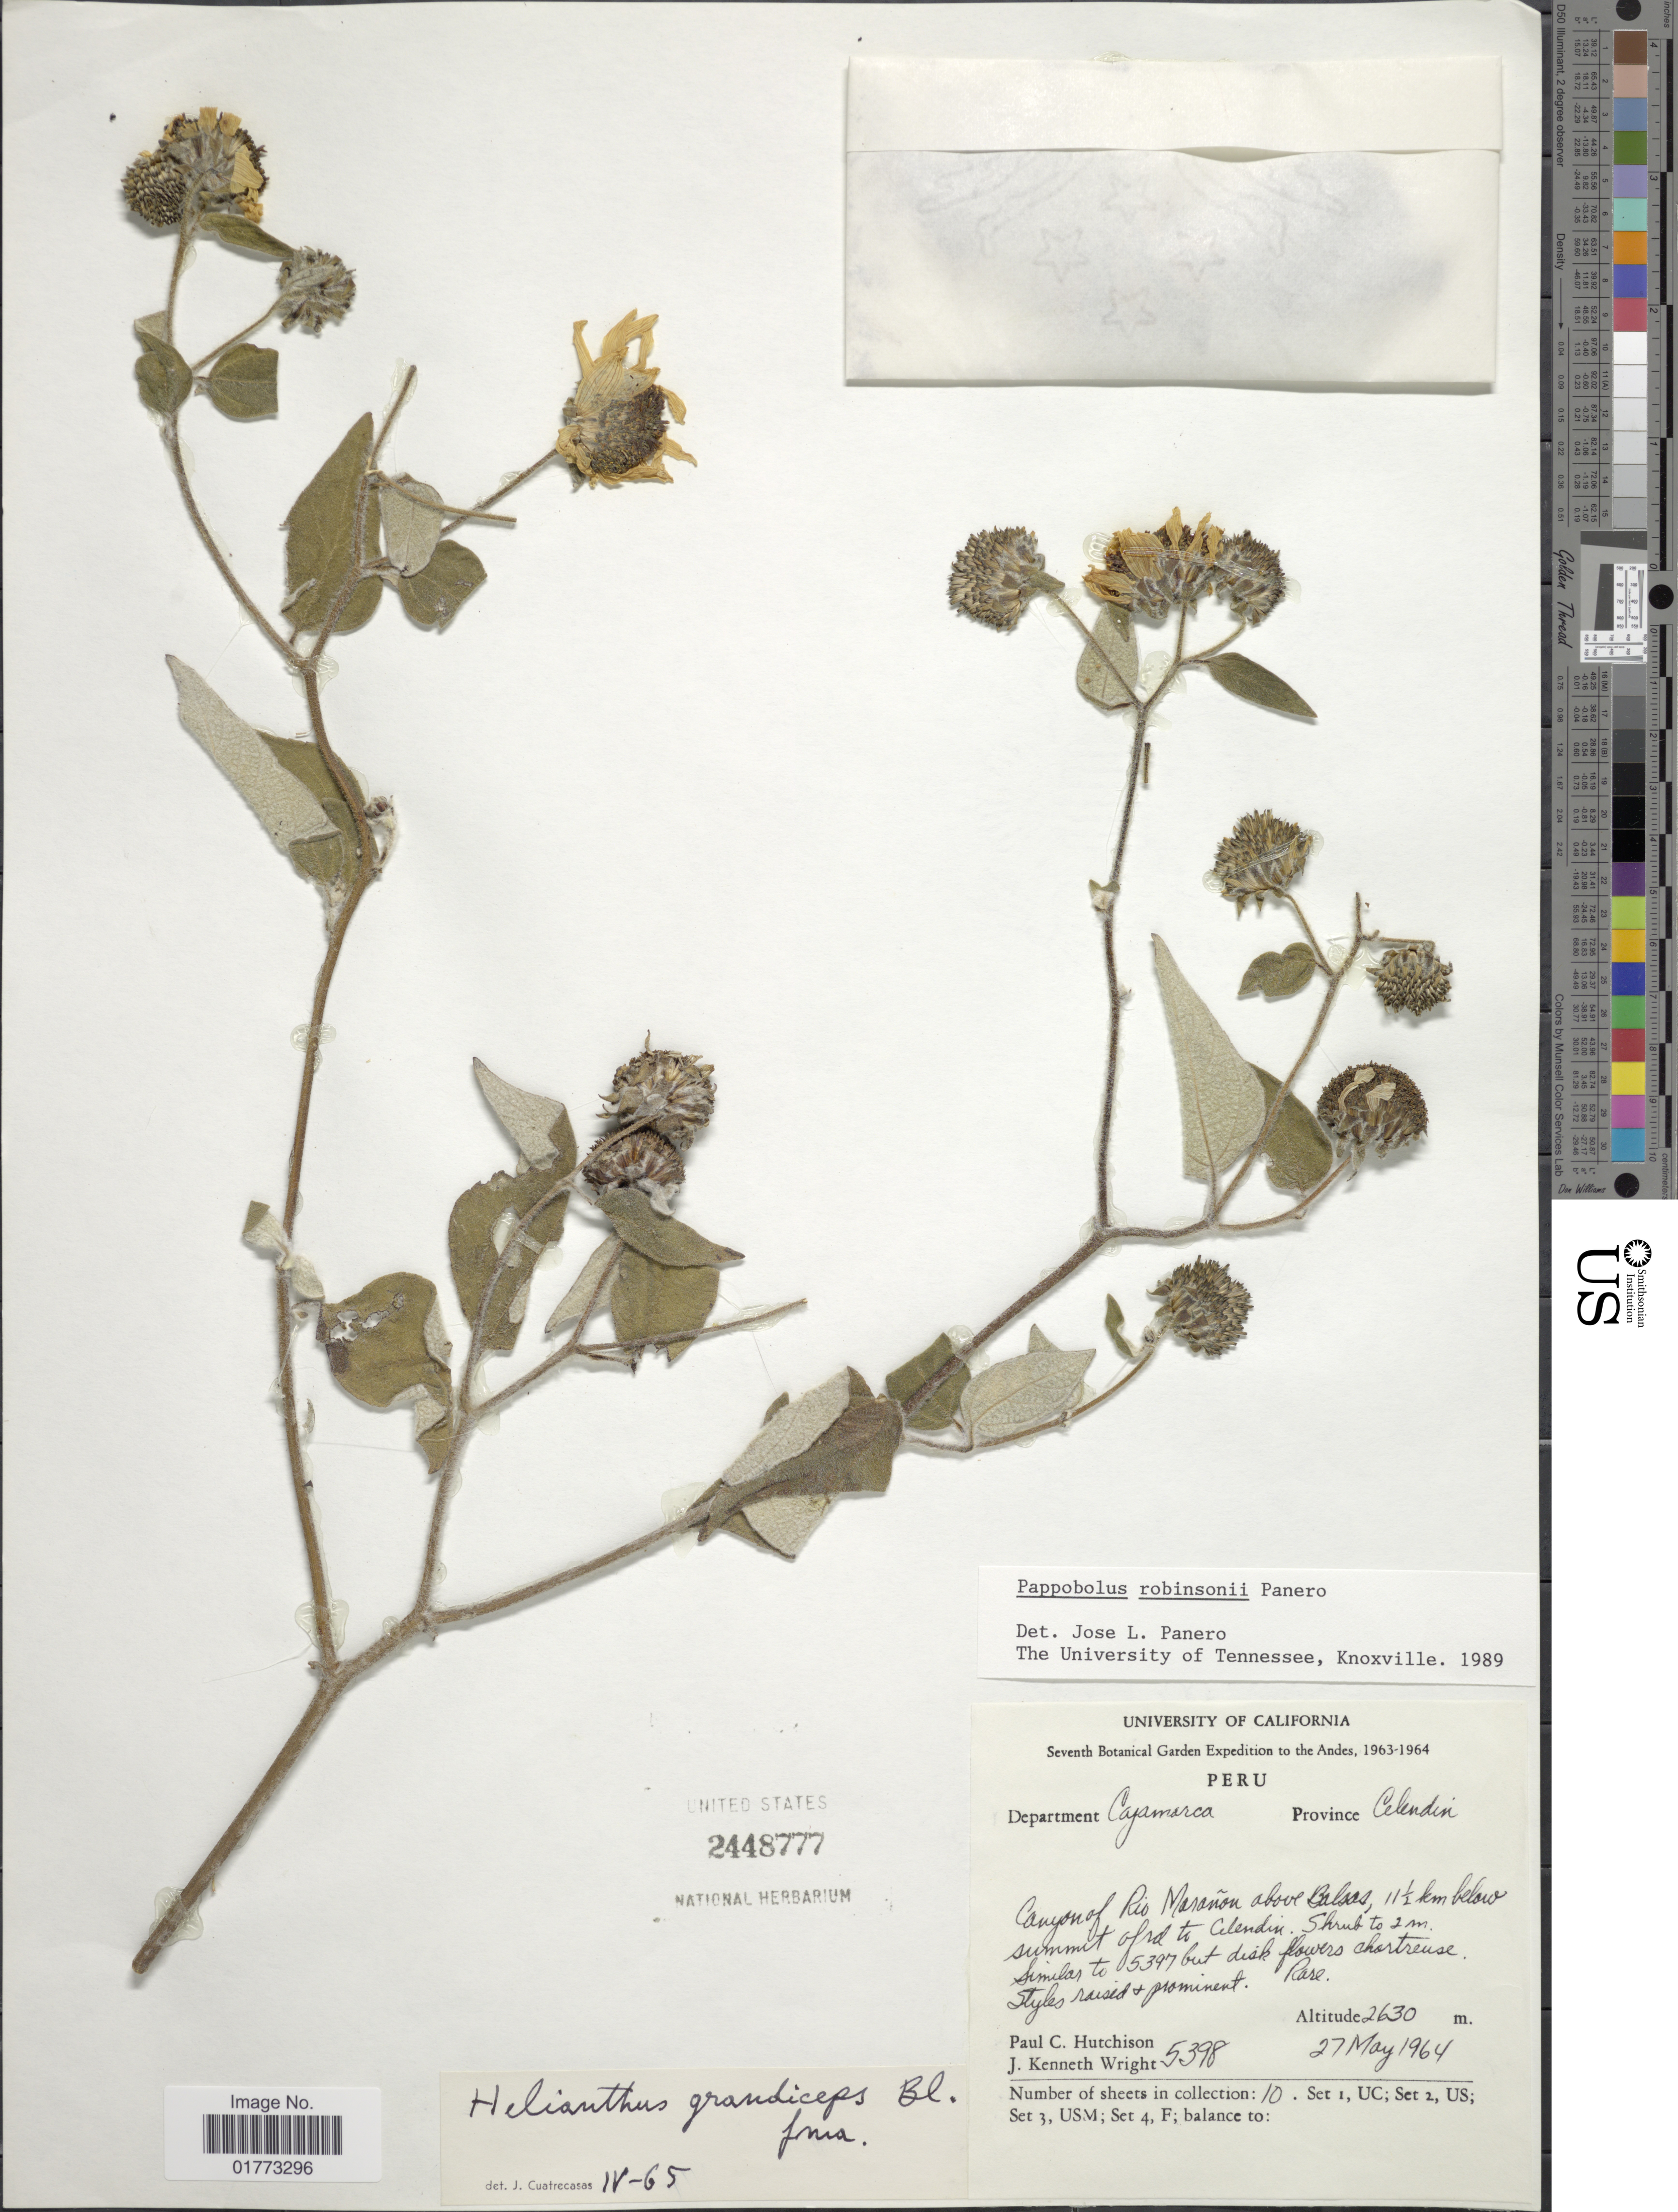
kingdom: Plantae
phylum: Tracheophyta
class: Magnoliopsida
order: Asterales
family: Asteraceae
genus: Pappobolus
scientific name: Pappobolus robinsonii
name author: Panero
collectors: P. C. Hutchison & J. K. Wright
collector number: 5398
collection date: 1964-05-27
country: Peru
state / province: Cajamarca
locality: Prov. Celendin, Canyon of Rio Marañon above Balsas, 11½ km below summit of rd to Celendin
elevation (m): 2630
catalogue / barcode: US 2448777